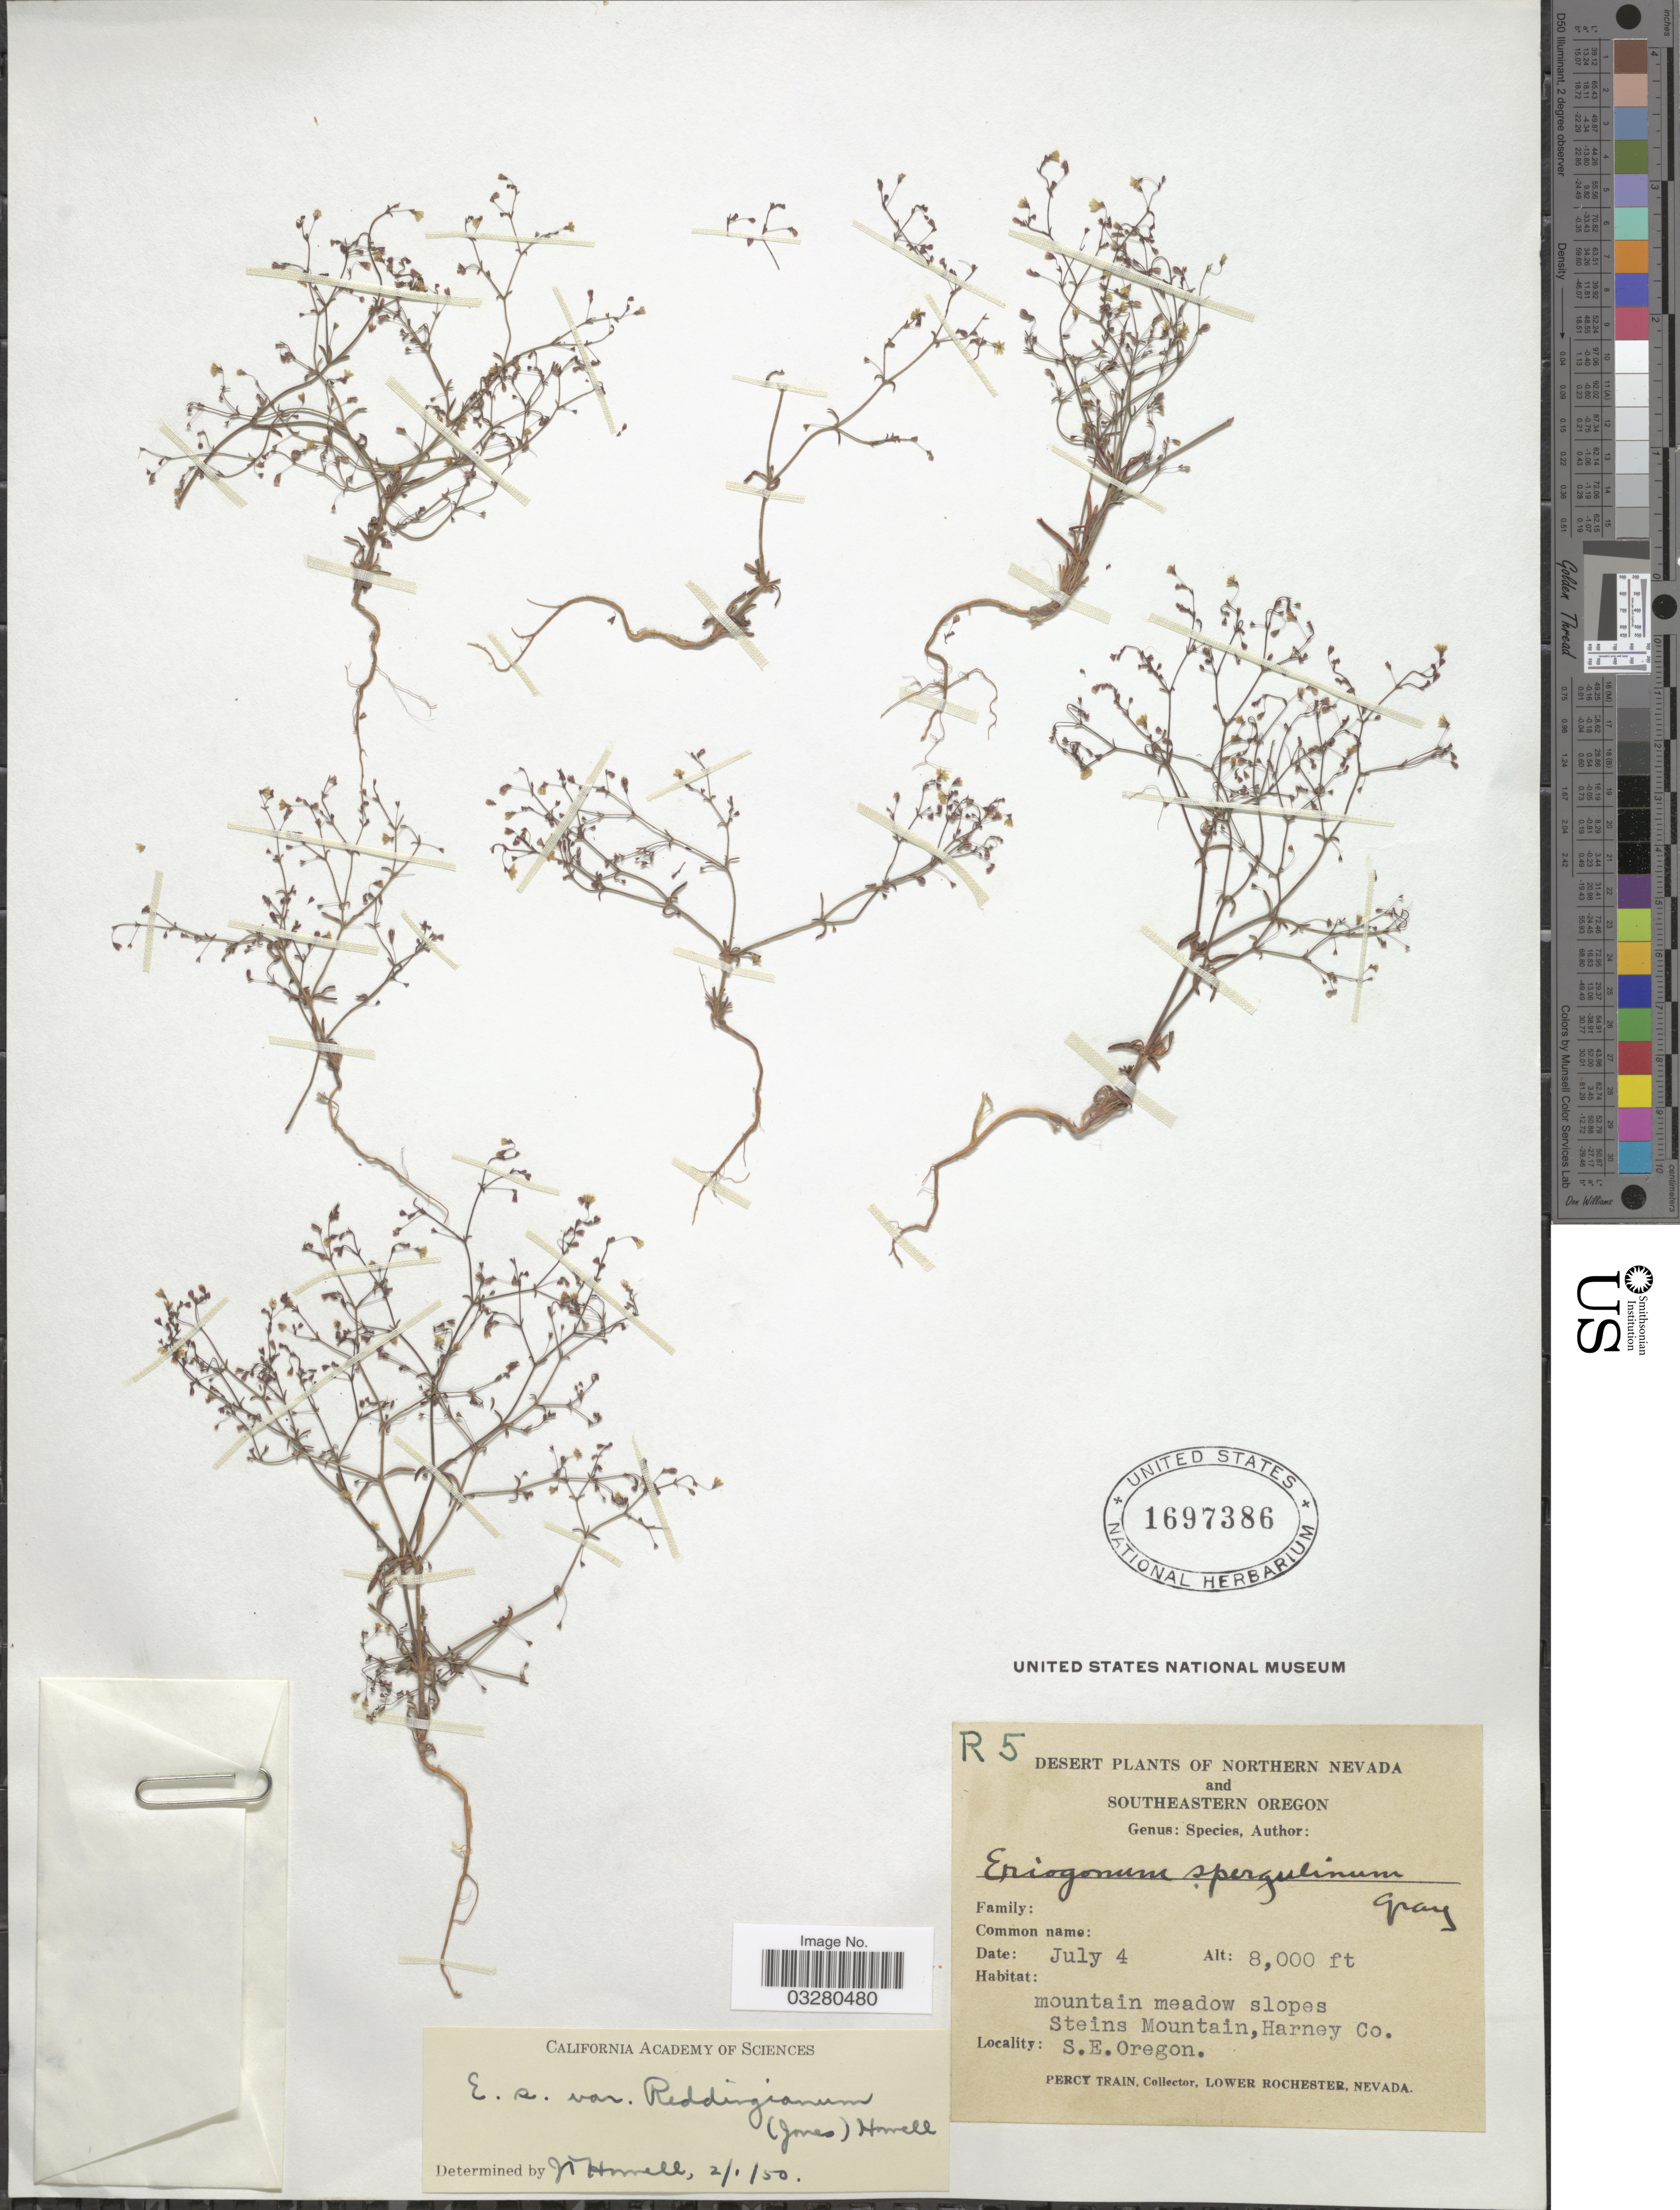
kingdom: Plantae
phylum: Tracheophyta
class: Magnoliopsida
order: Caryophyllales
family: Polygonaceae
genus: Eriogonum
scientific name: Eriogonum spergulinum var. reddingianum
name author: (M.E. Jones) J.T. Howell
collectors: P. Train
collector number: R5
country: United States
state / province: Oregon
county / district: Harney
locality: Mountain meadow slopes. Steins Mountain, Harney Co. S. E. Oregon.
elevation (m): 2438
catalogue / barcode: US 1697386